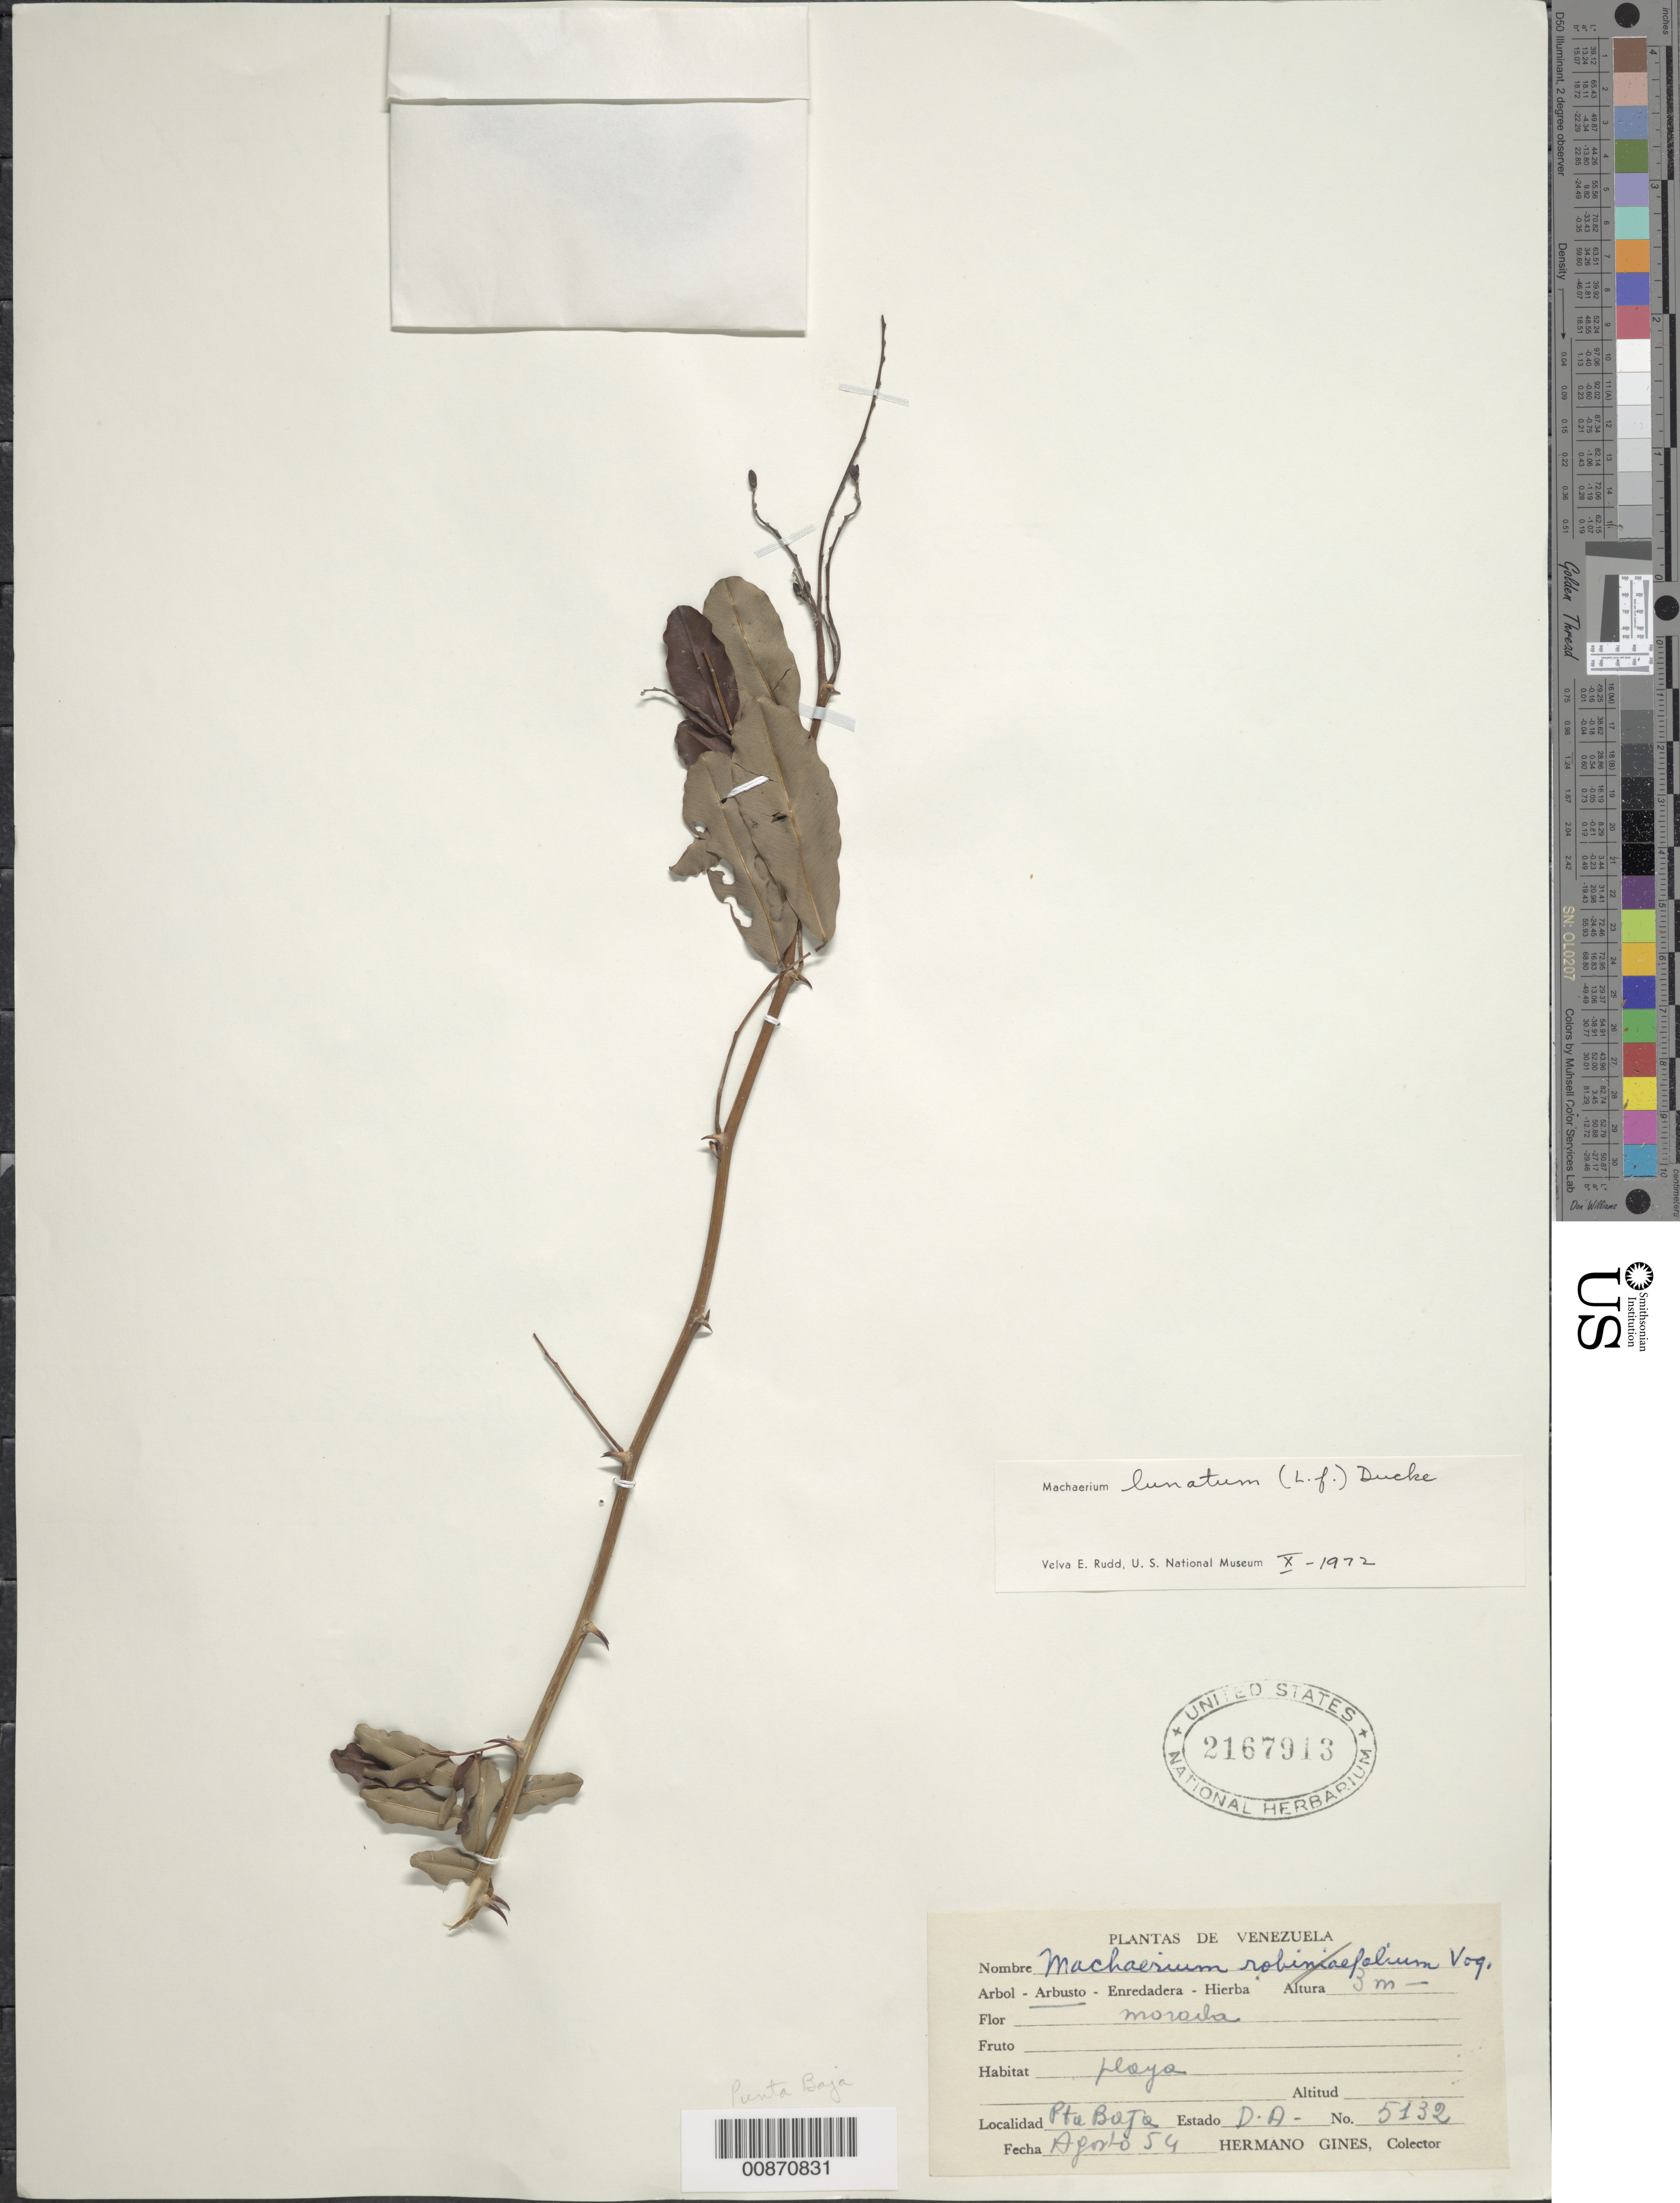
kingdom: Plantae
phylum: Tracheophyta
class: Magnoliopsida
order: Fabales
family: Fabaceae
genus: Machaerium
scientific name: Machaerium lunatum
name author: (L. f.) Ducke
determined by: Rudd, V. E.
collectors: H. Gines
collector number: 5132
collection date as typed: Aug-54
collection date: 1954-08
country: Venezuela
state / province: Delta Amacuro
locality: Pto. Baja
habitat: Playa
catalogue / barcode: US 2167913